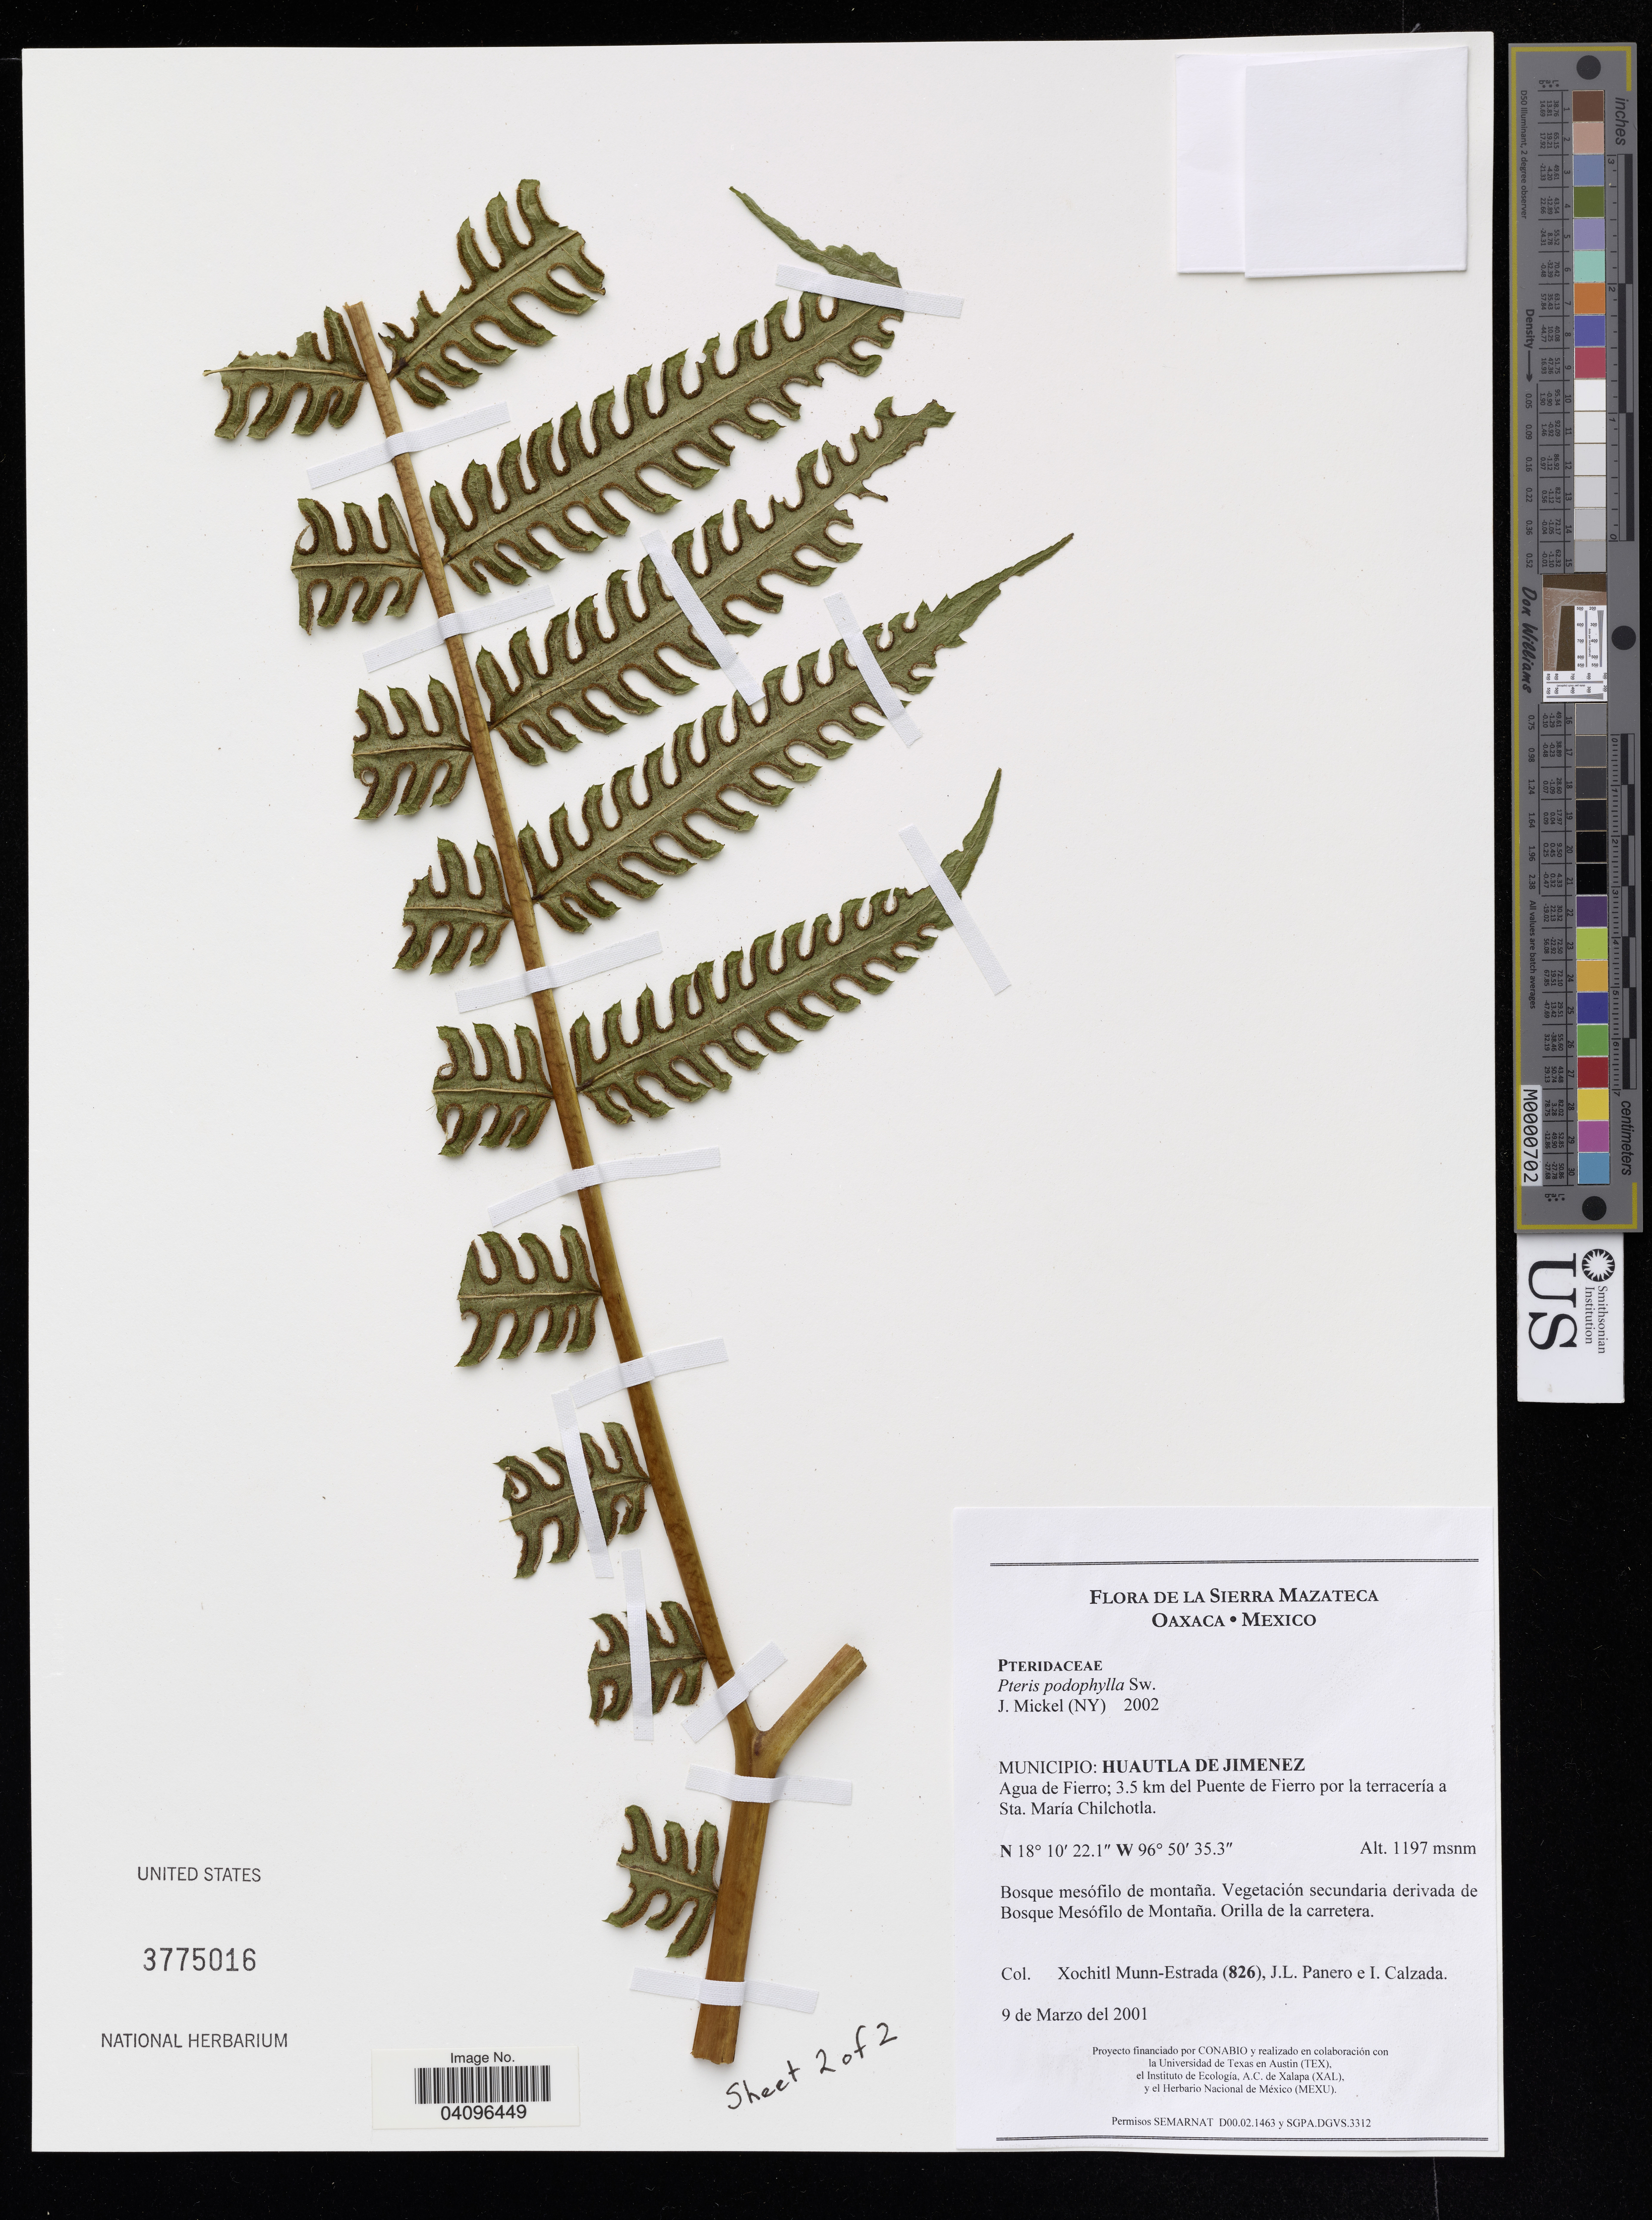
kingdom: Plantae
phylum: Tracheophyta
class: Polypodiopsida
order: Polypodiales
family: Pteridaceae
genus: Pteris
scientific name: Pteris podophylla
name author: Sw.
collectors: X. Munn-Estrada, J. L. Panero & I. Calzada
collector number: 826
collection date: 2001-03-09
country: Mexico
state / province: Oaxaca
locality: Sierra Mazateca. Municipio: Huautla de Jimenez. Agua de Fierro; 3.5 km del Puente d Fierro por la terraceria a Sta. María Chilchotla.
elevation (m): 1197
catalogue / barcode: US 3775016